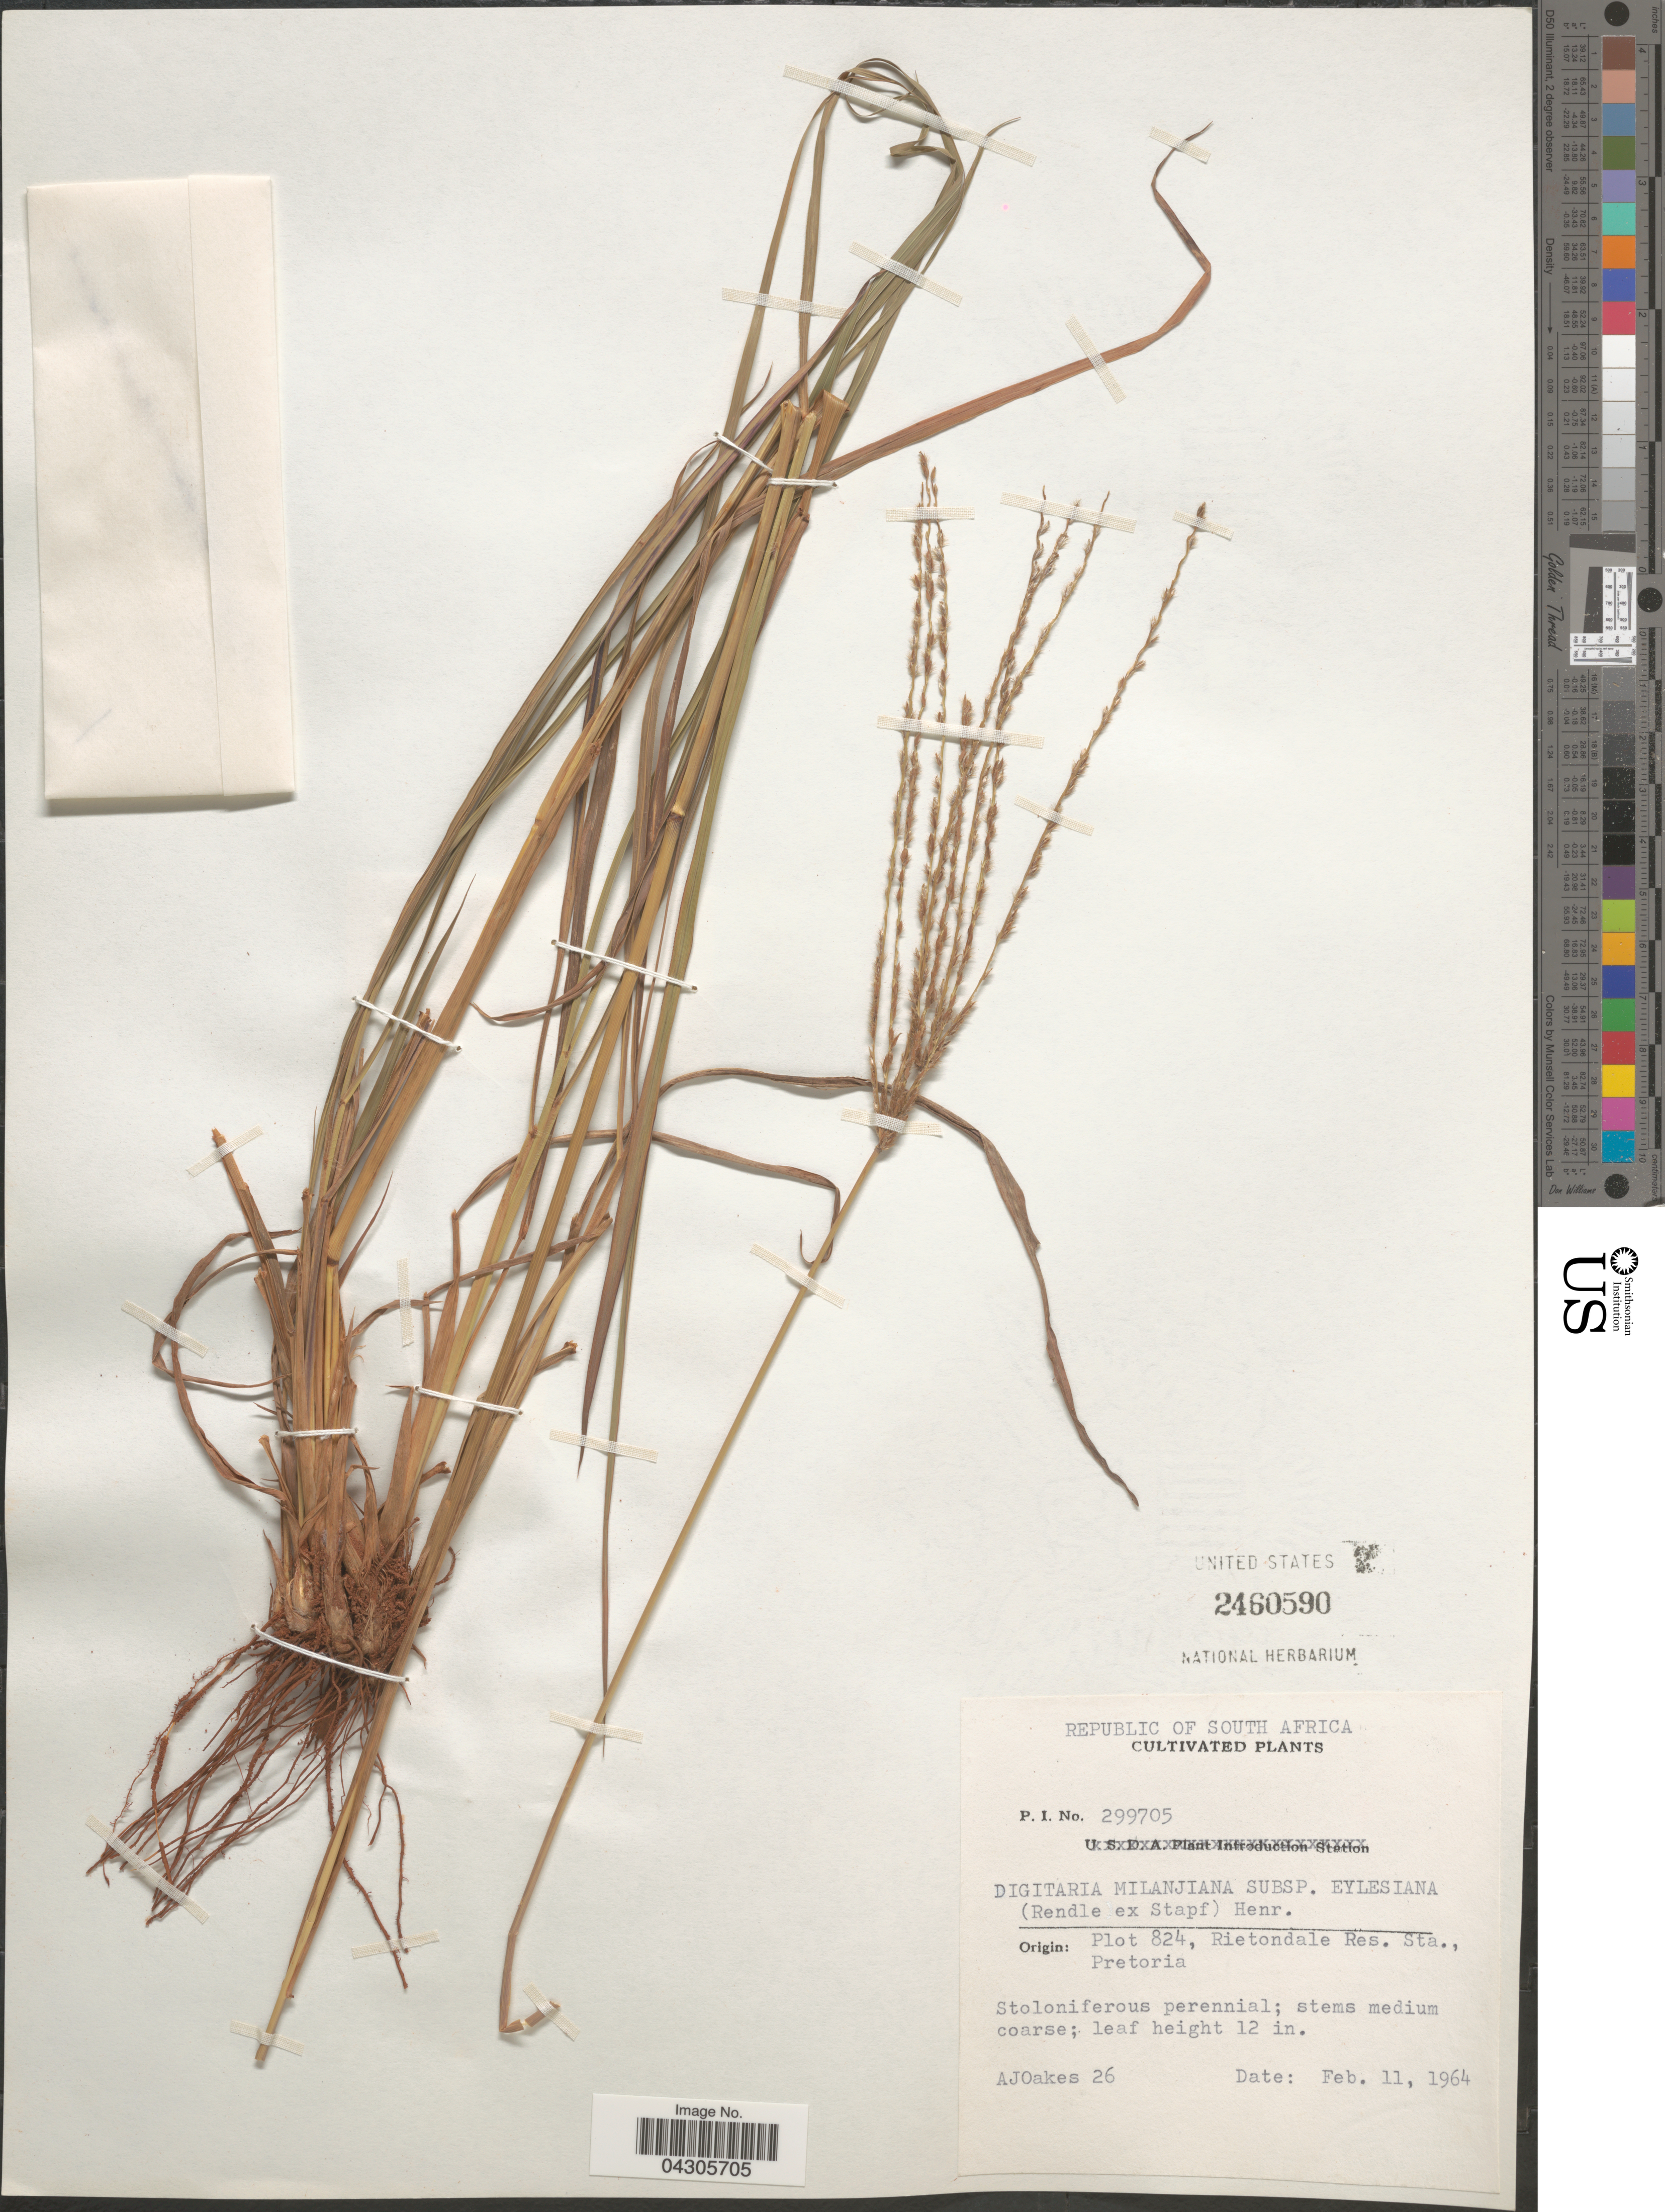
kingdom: Plantae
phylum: Tracheophyta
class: Liliopsida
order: Poales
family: Poaceae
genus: Digitaria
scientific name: Digitaria milanjiana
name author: (Rendle) Stapf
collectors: A. Oakes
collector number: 26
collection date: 1964-02-11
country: South Africa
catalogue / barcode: US 2460590